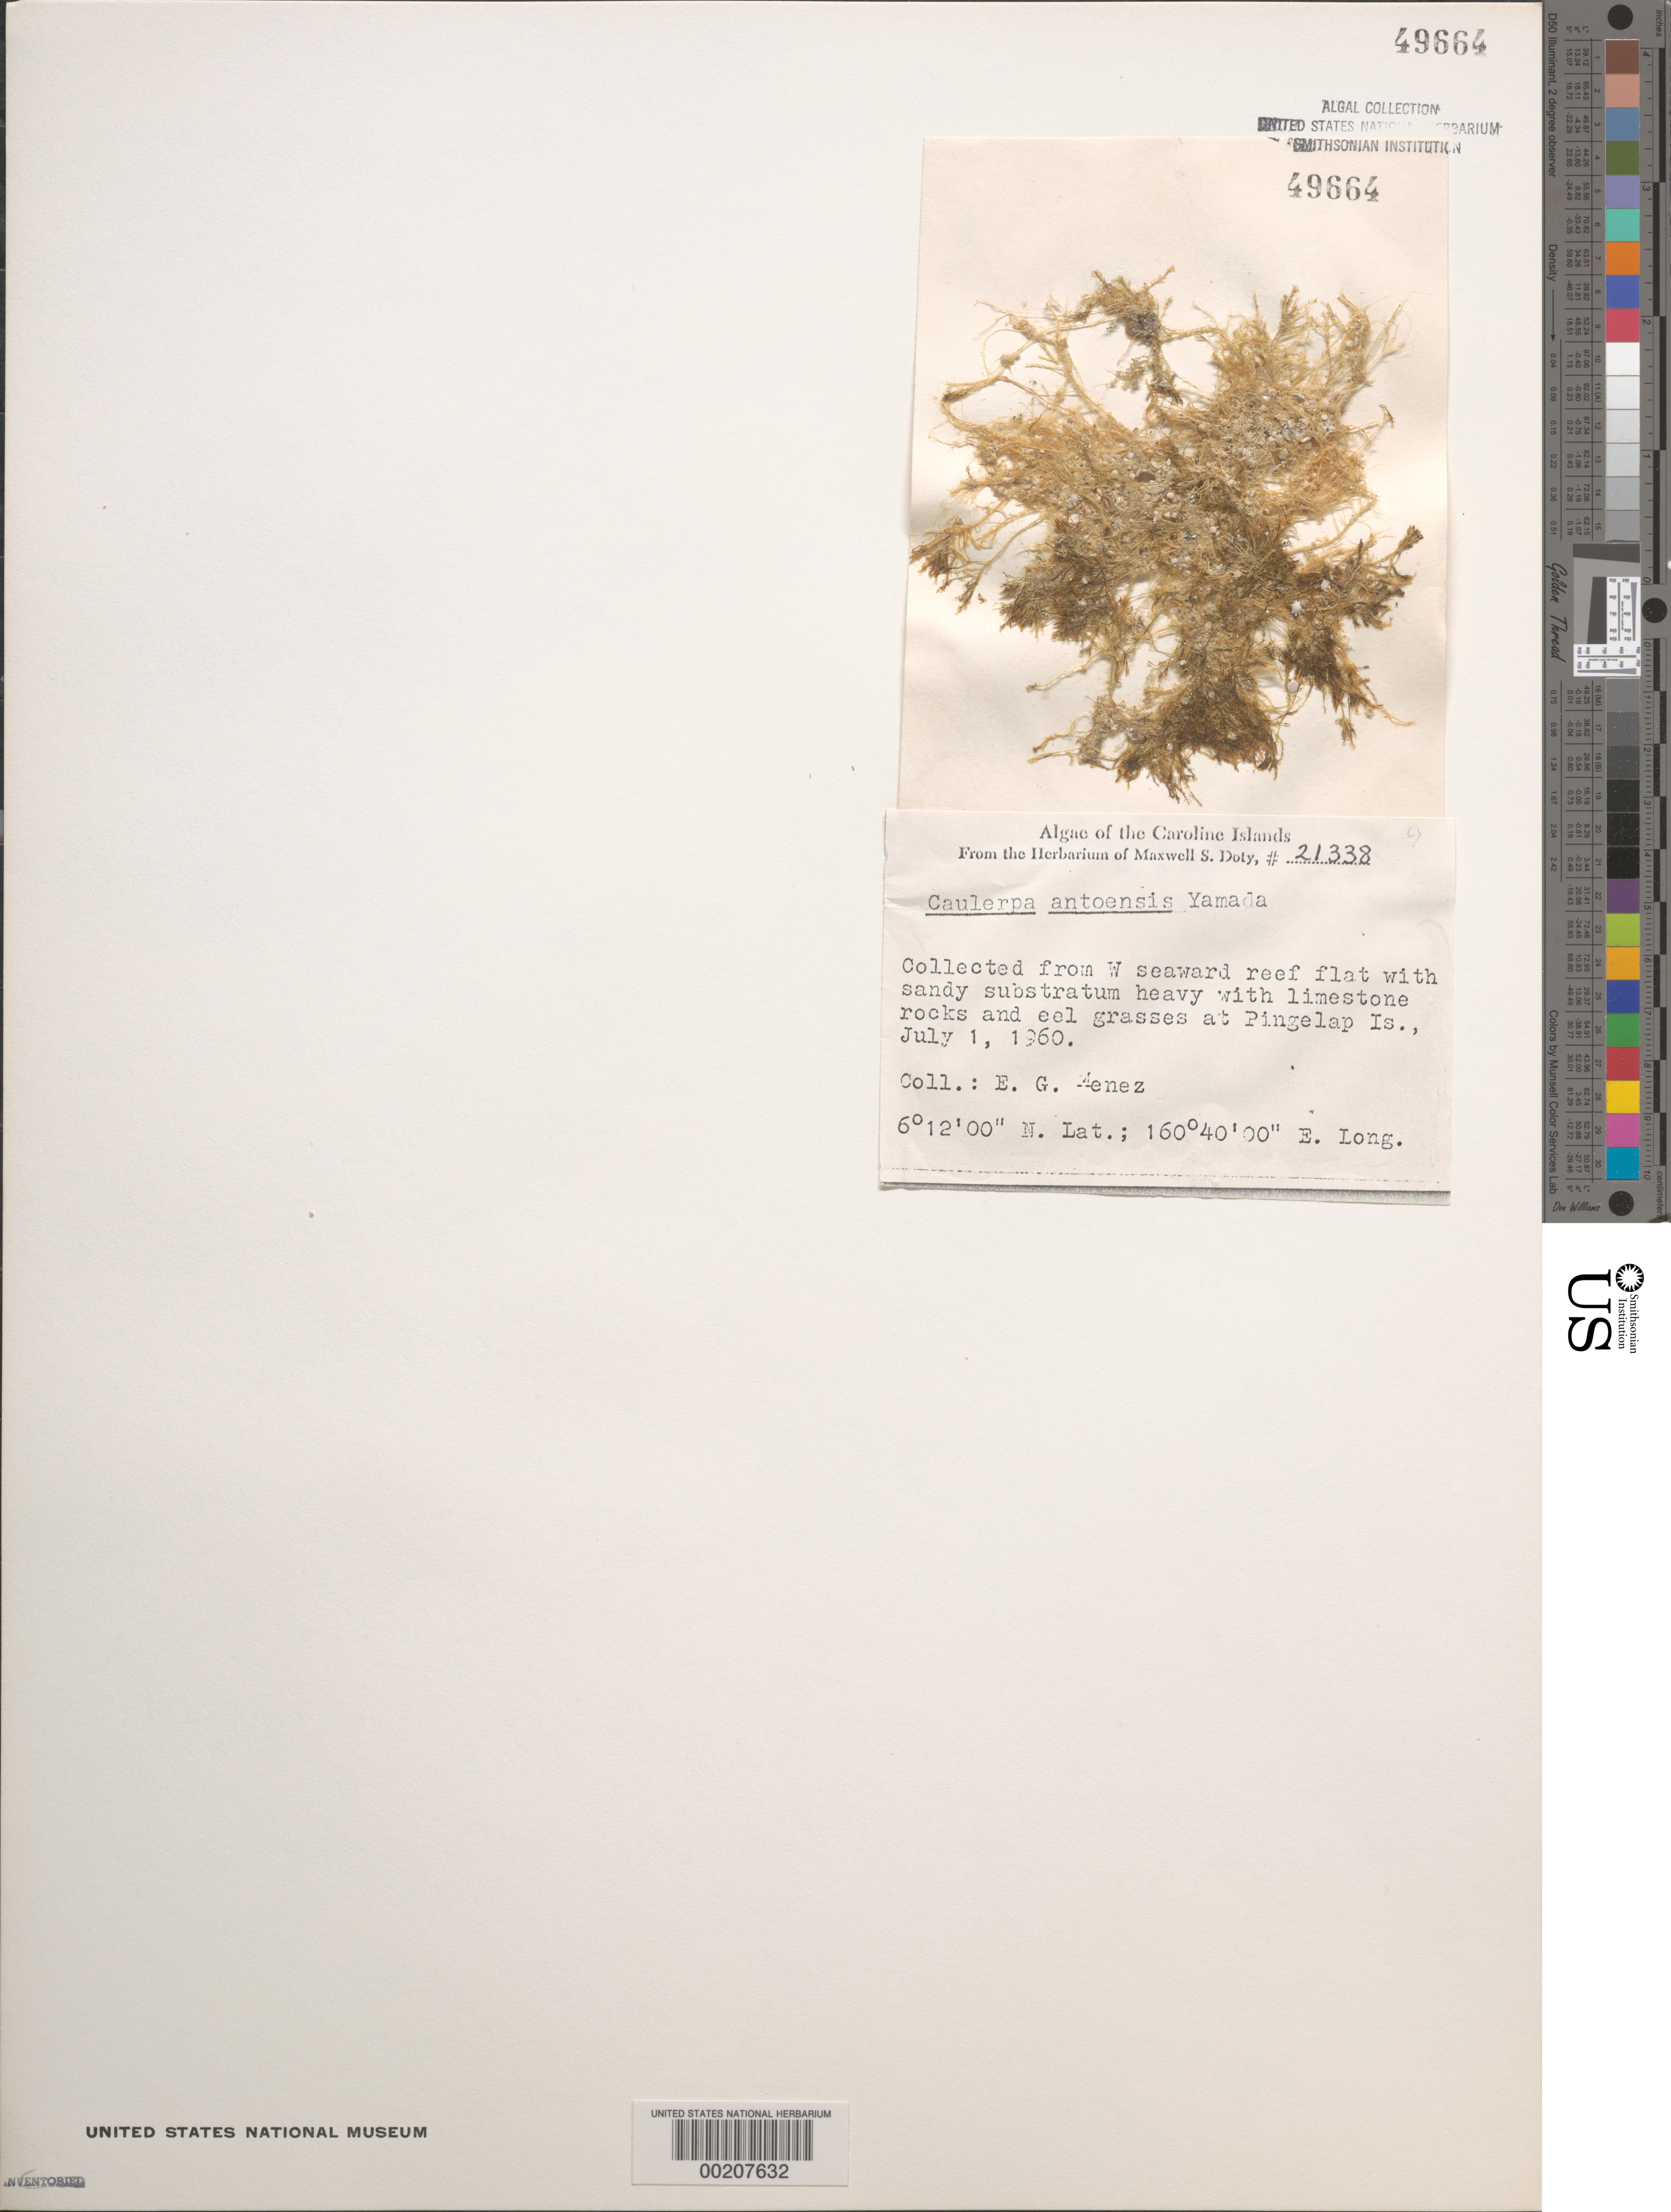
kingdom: Plantae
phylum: Chlorophyta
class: Ulvophyceae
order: Bryopsidales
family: Caulerpaceae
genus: Caulerpa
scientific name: Caulerpa antoensis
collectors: Meñez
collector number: MSD 21338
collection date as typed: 01 Jul 1960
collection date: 1960-07-01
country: Micronesia, Federated States of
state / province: Pohnpei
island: Pingelap Atoll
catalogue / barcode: US 49664